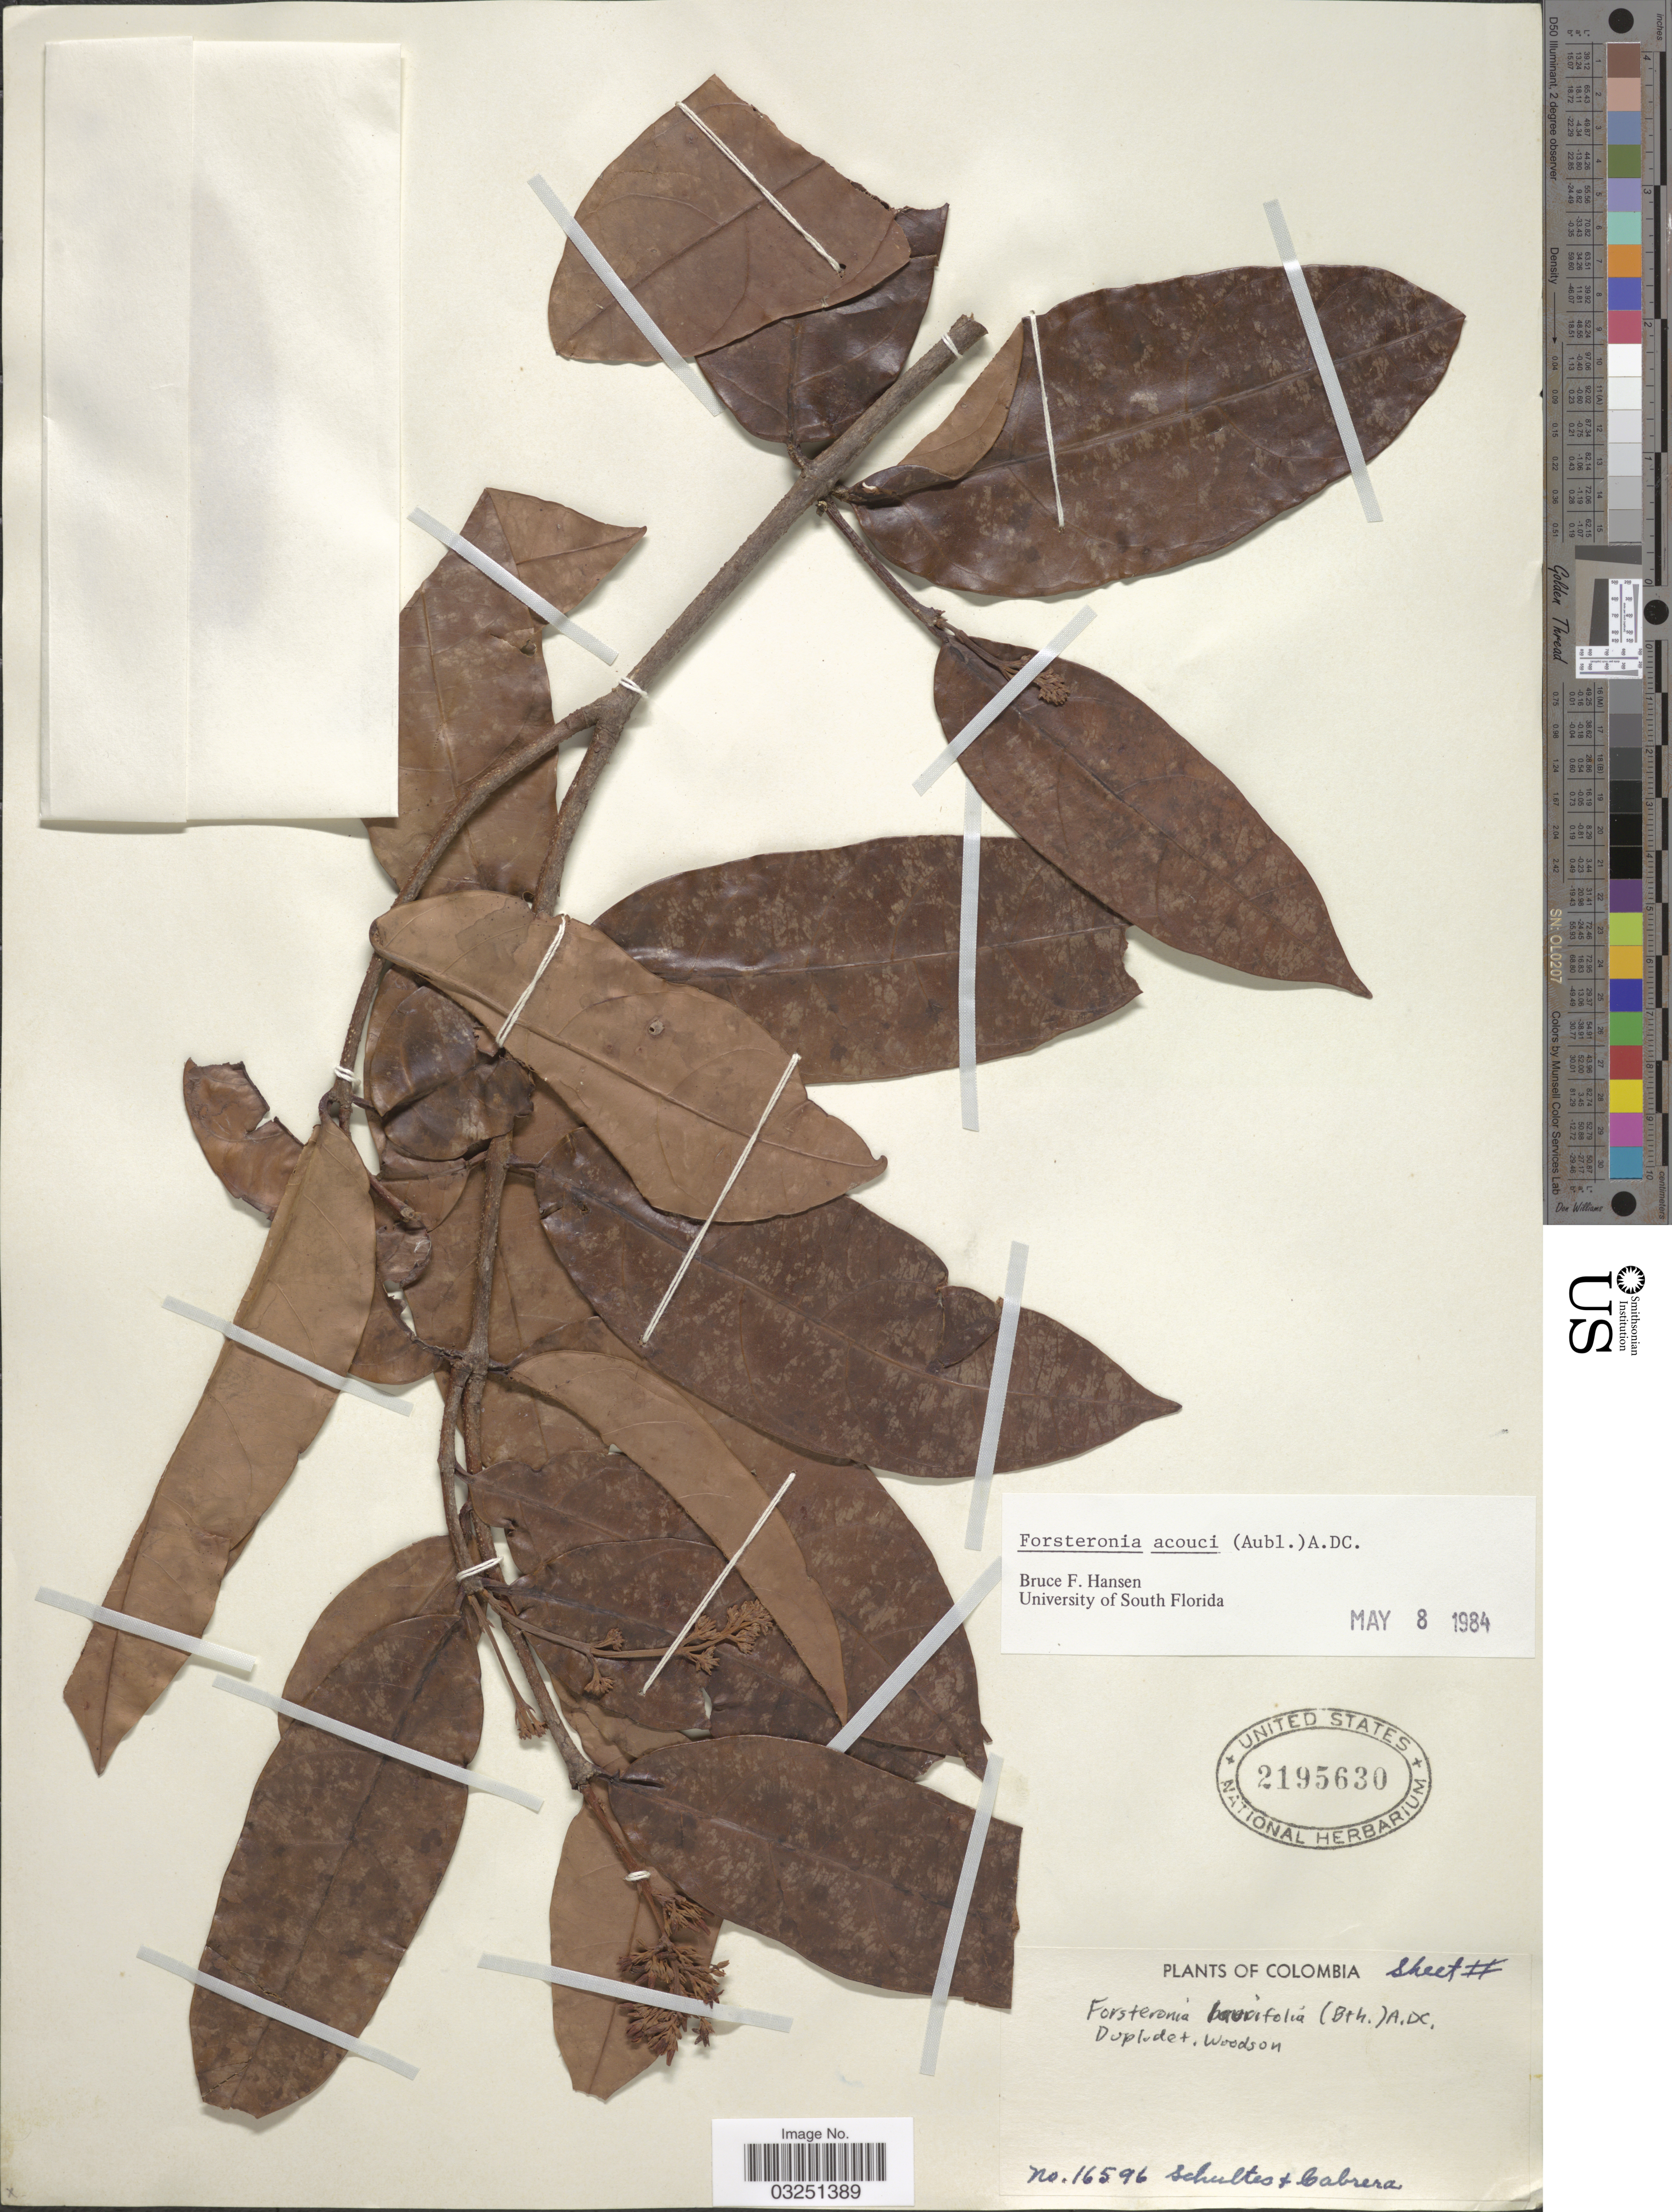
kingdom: Plantae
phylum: Tracheophyta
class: Magnoliopsida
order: Gentianales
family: Apocynaceae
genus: Forsteronia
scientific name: Forsteronia acouci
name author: (Aubl.) A. DC.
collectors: -- Schultes & Cabrera, --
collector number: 16596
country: Colombia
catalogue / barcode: US 2195630